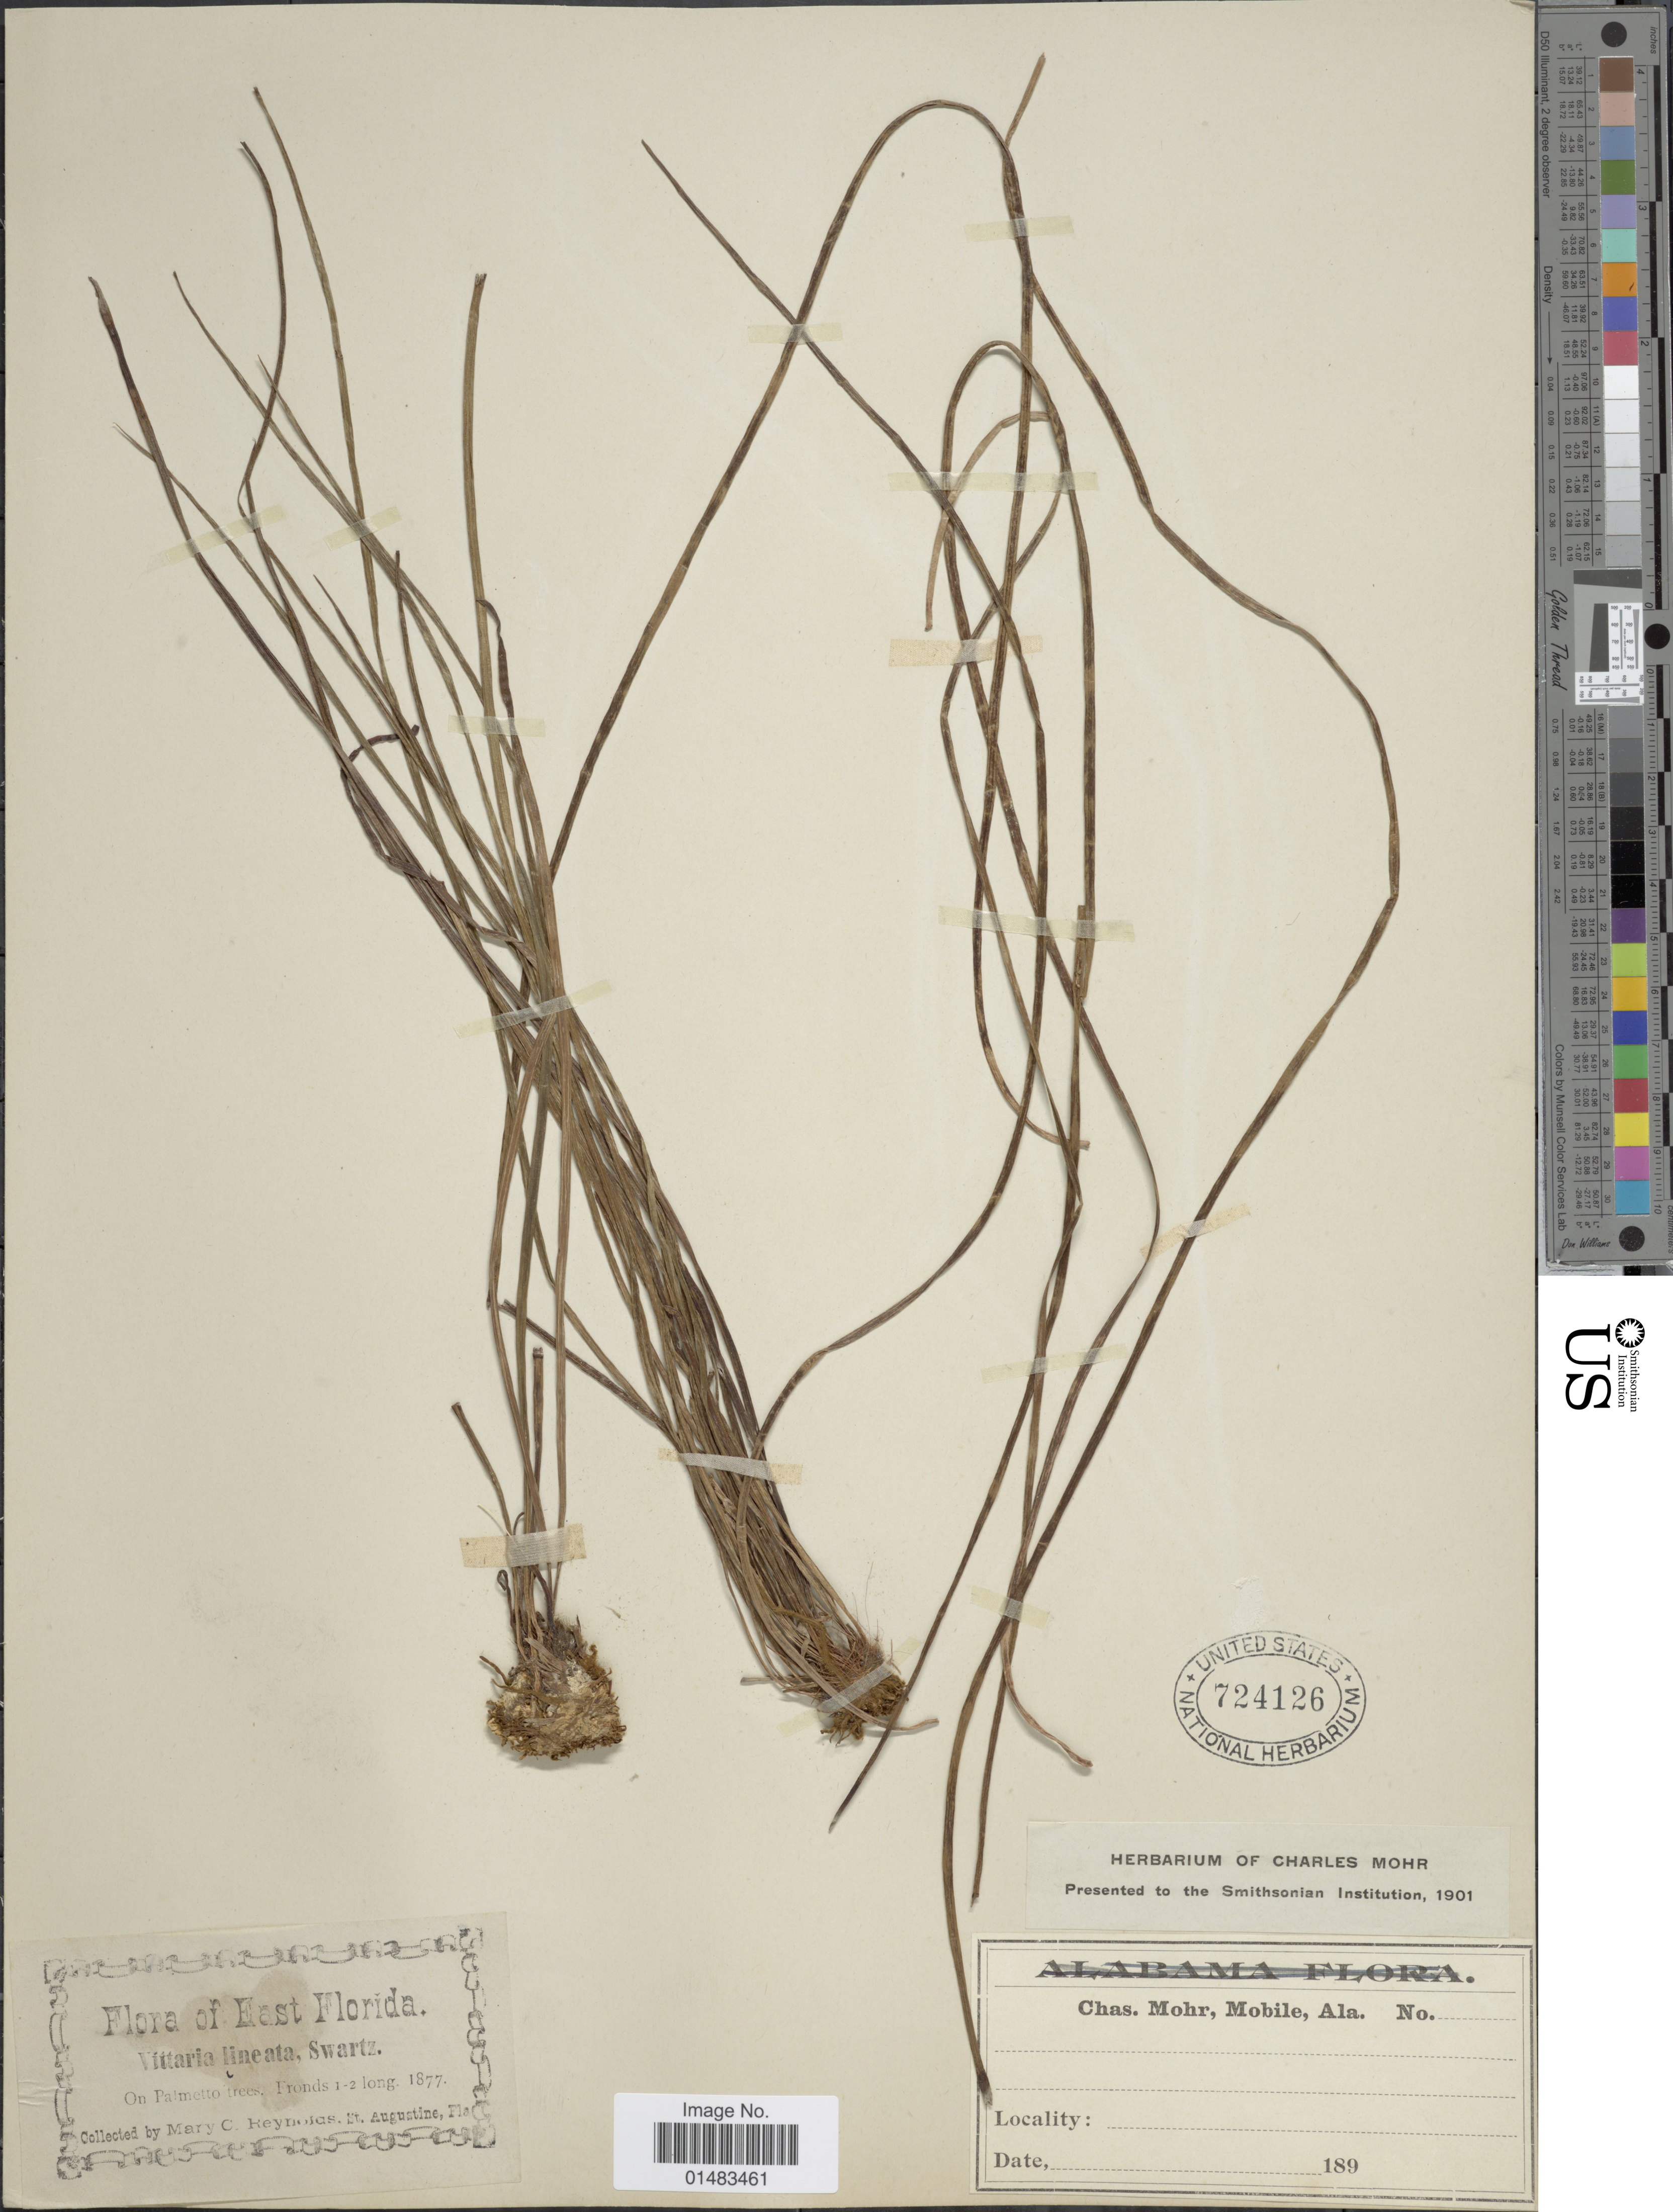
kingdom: Plantae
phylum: Tracheophyta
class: Polypodiopsida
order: Polypodiales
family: Pteridaceae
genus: Vittaria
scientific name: Vittaria lineata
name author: (L.) Sm.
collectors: M. Reynolds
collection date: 1877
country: United States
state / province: Florida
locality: Flora of East Florida, On Palmetto trees, Fronds 1-2 long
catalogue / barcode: US 724126